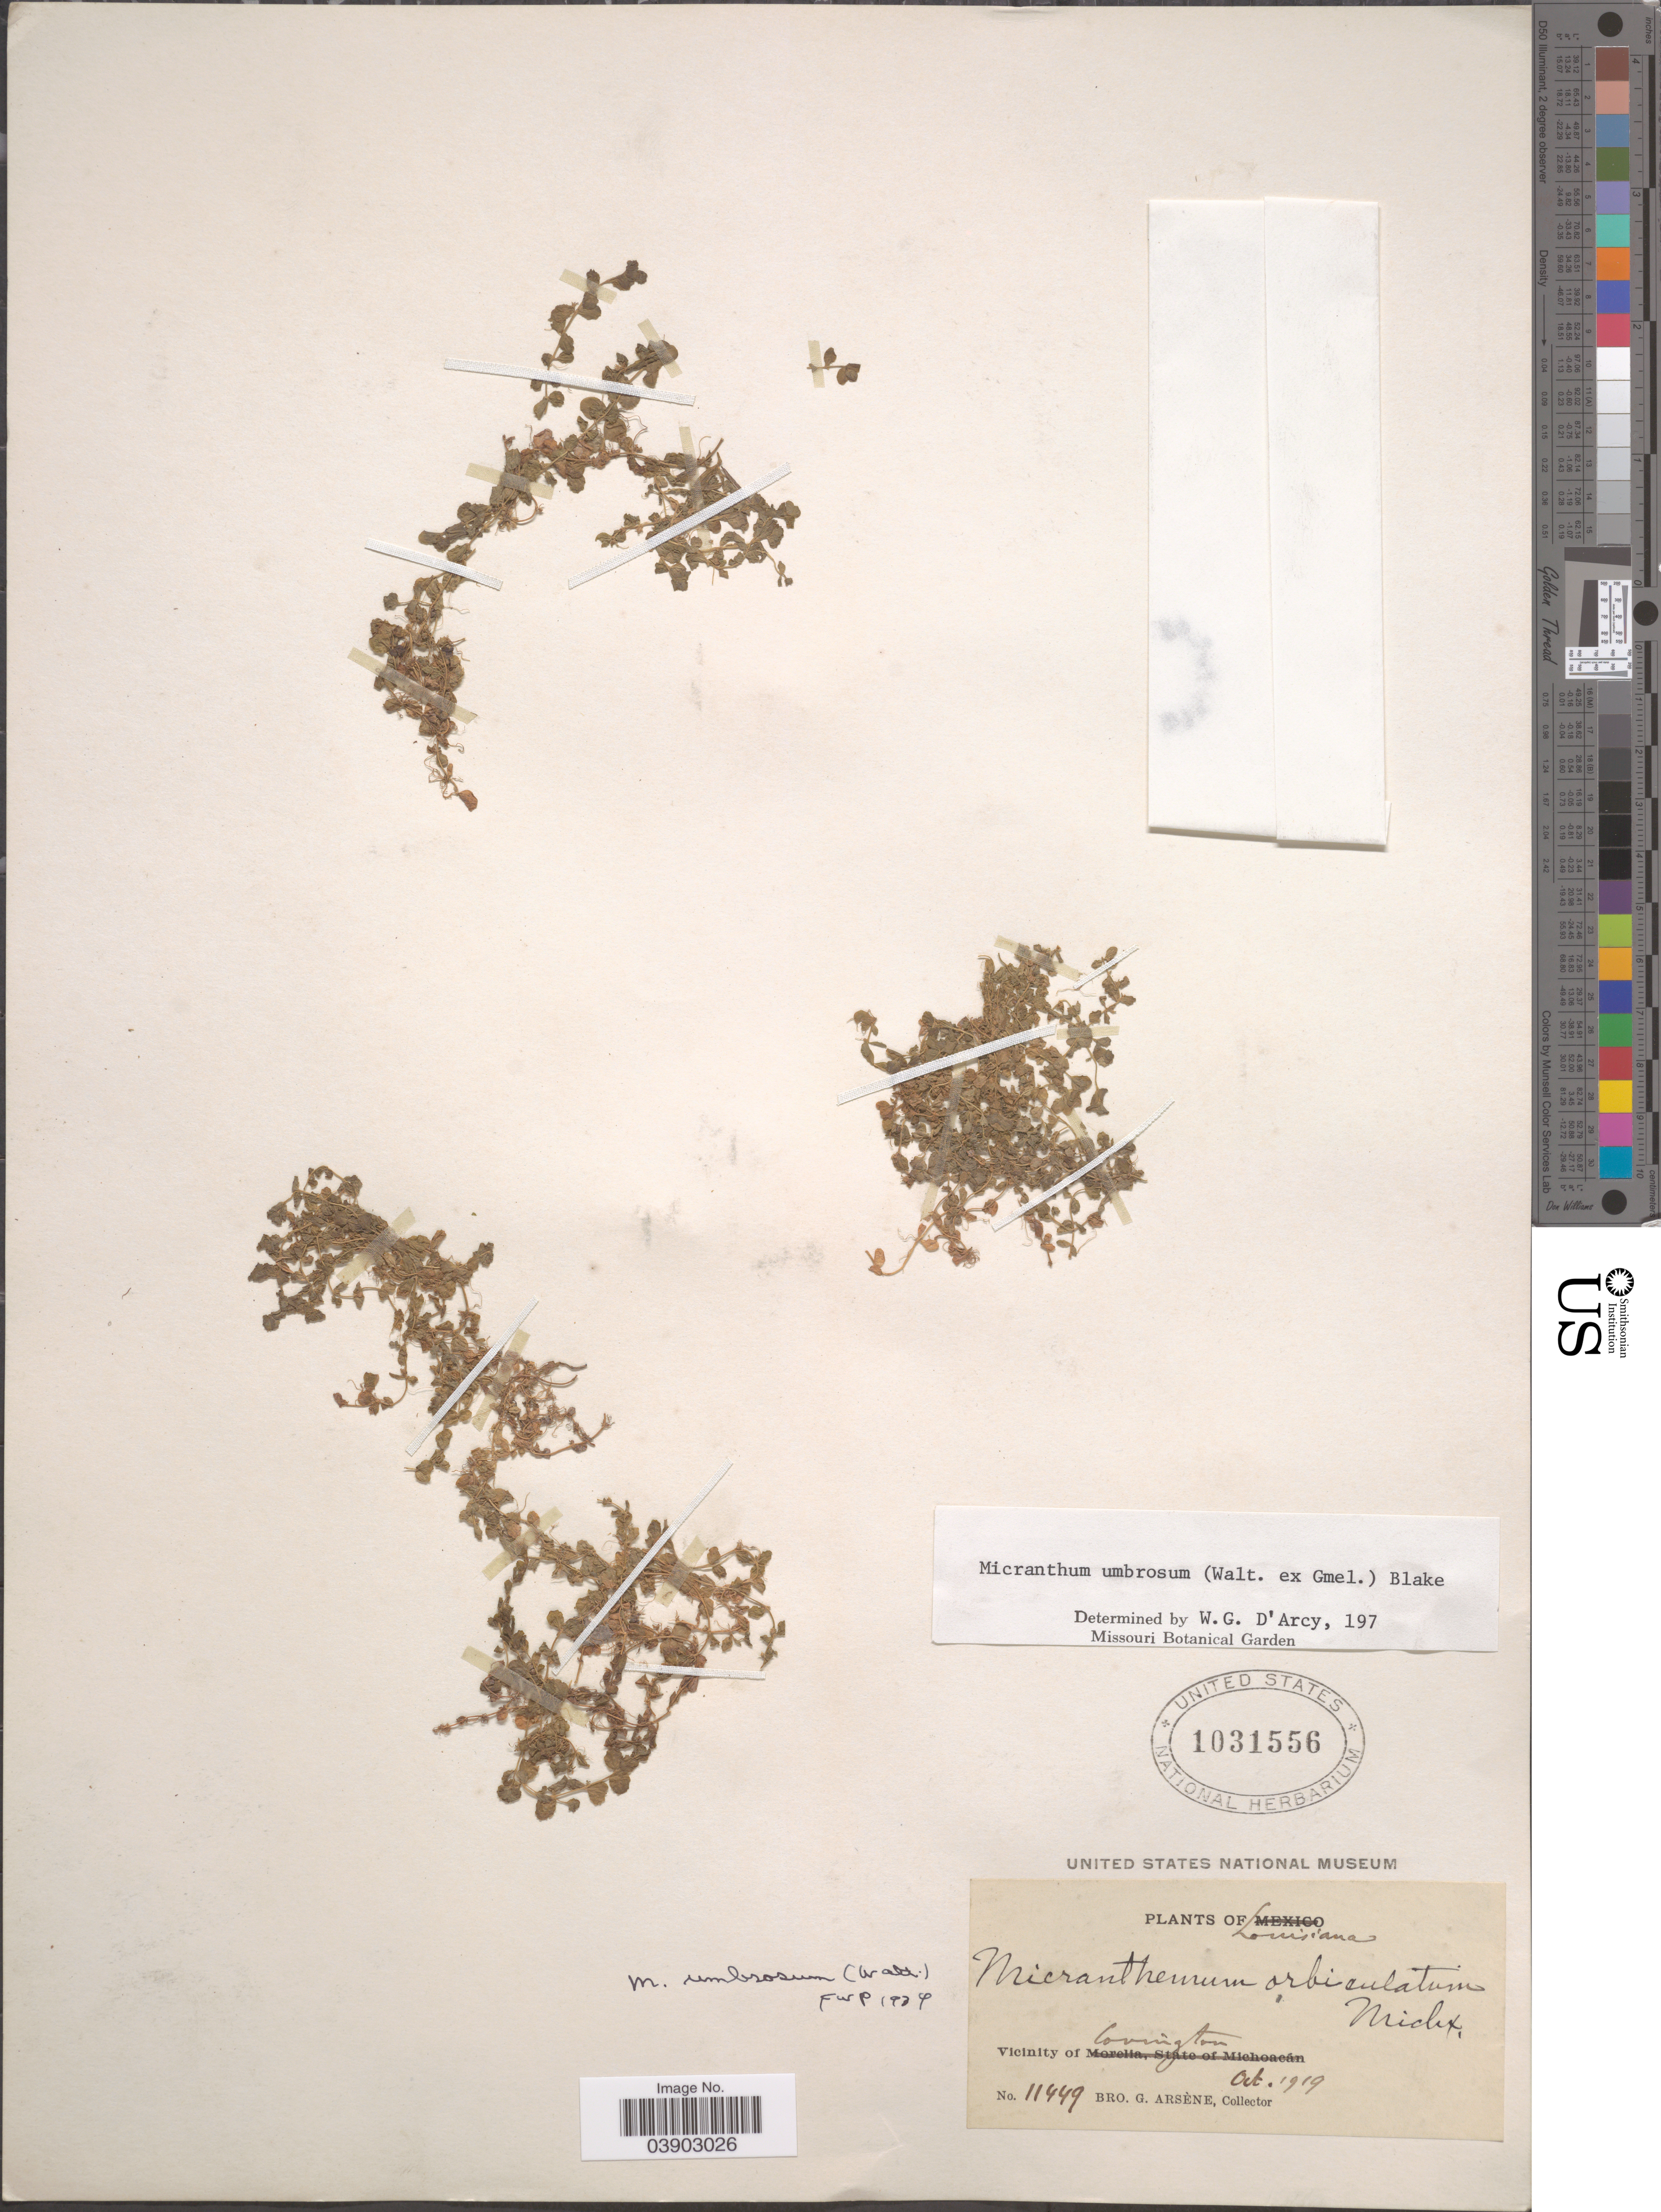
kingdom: Plantae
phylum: Tracheophyta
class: Magnoliopsida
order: Lamiales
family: Linderniaceae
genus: Micranthemum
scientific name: Micranthemum umbrosum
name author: (J.F. Gmel.) S.F. Blake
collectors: Bro. G. Arsène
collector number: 11449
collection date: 1919-10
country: United States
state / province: Louisiana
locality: Vicinity of Covington.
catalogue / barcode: US 1031556